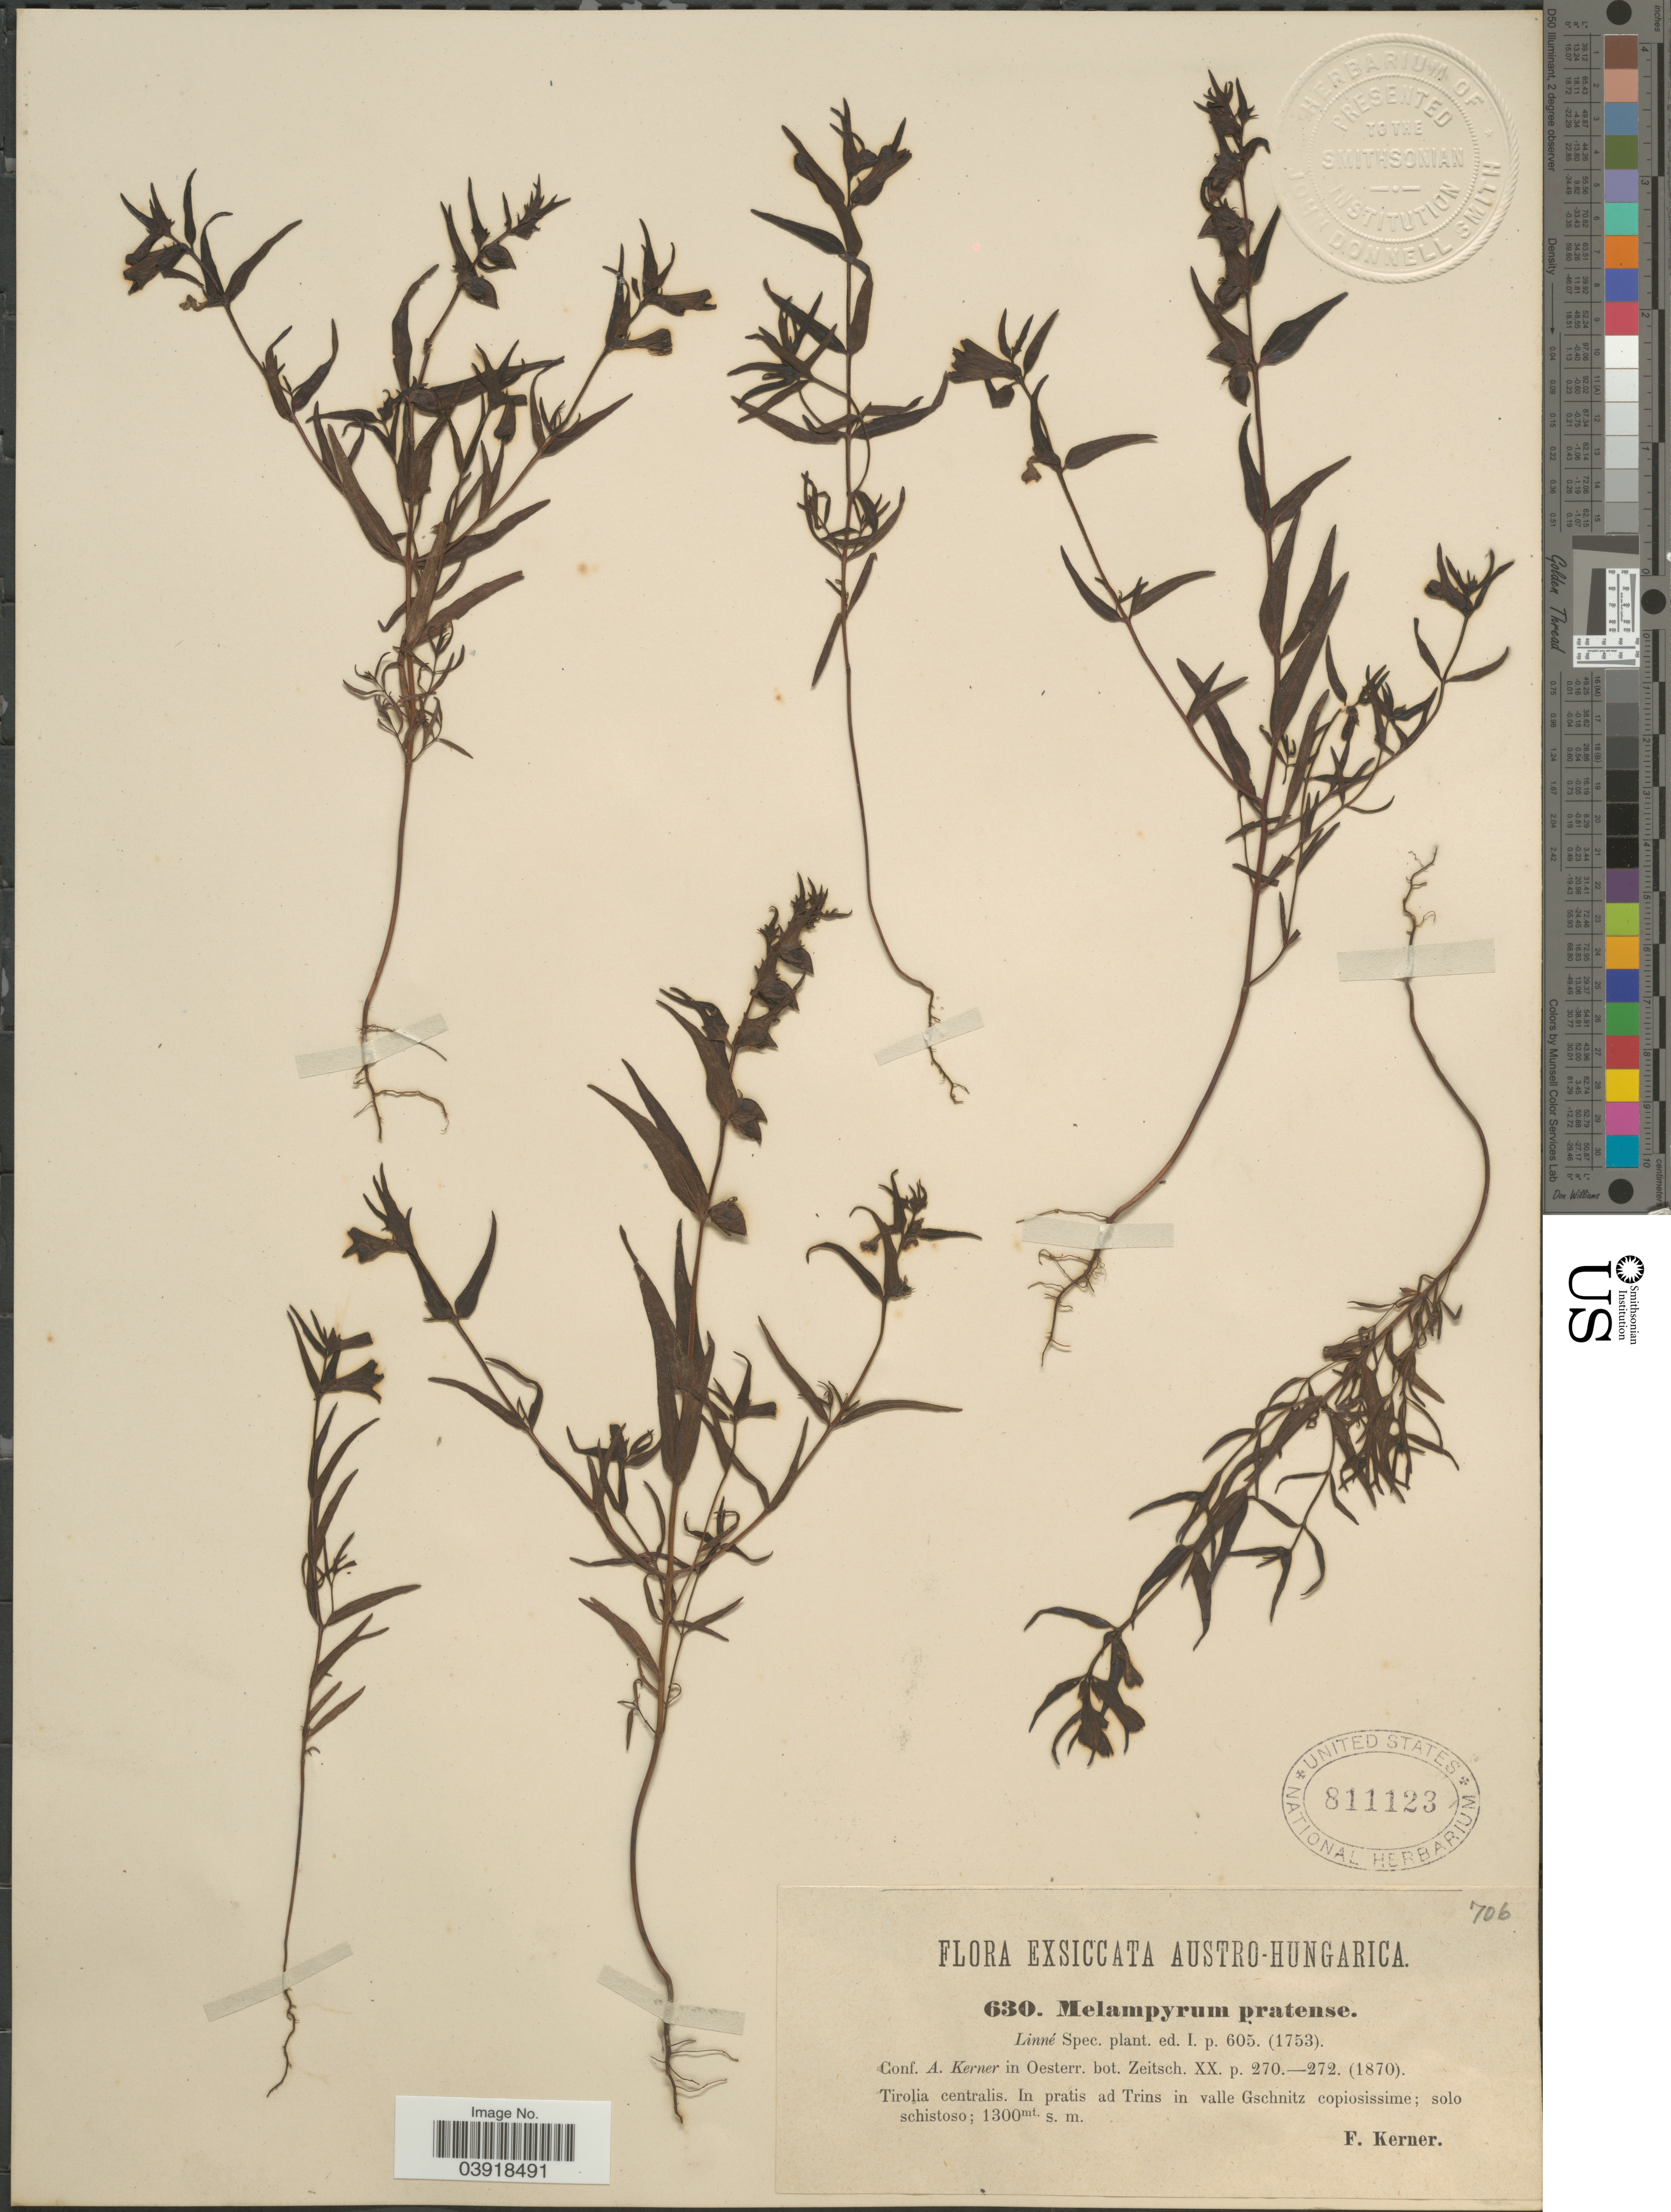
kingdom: Plantae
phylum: Tracheophyta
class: Magnoliopsida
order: Lamiales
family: Orobanchaceae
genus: Melampyrum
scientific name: Melampyrum pratense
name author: L.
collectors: F. Kerner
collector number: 630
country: Austria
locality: Austro-Hungarica. Tirolia centralis. In pratis ad Trins in valle Gschnitz copiosissime; solo schistoso.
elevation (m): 1300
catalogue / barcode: US 811123